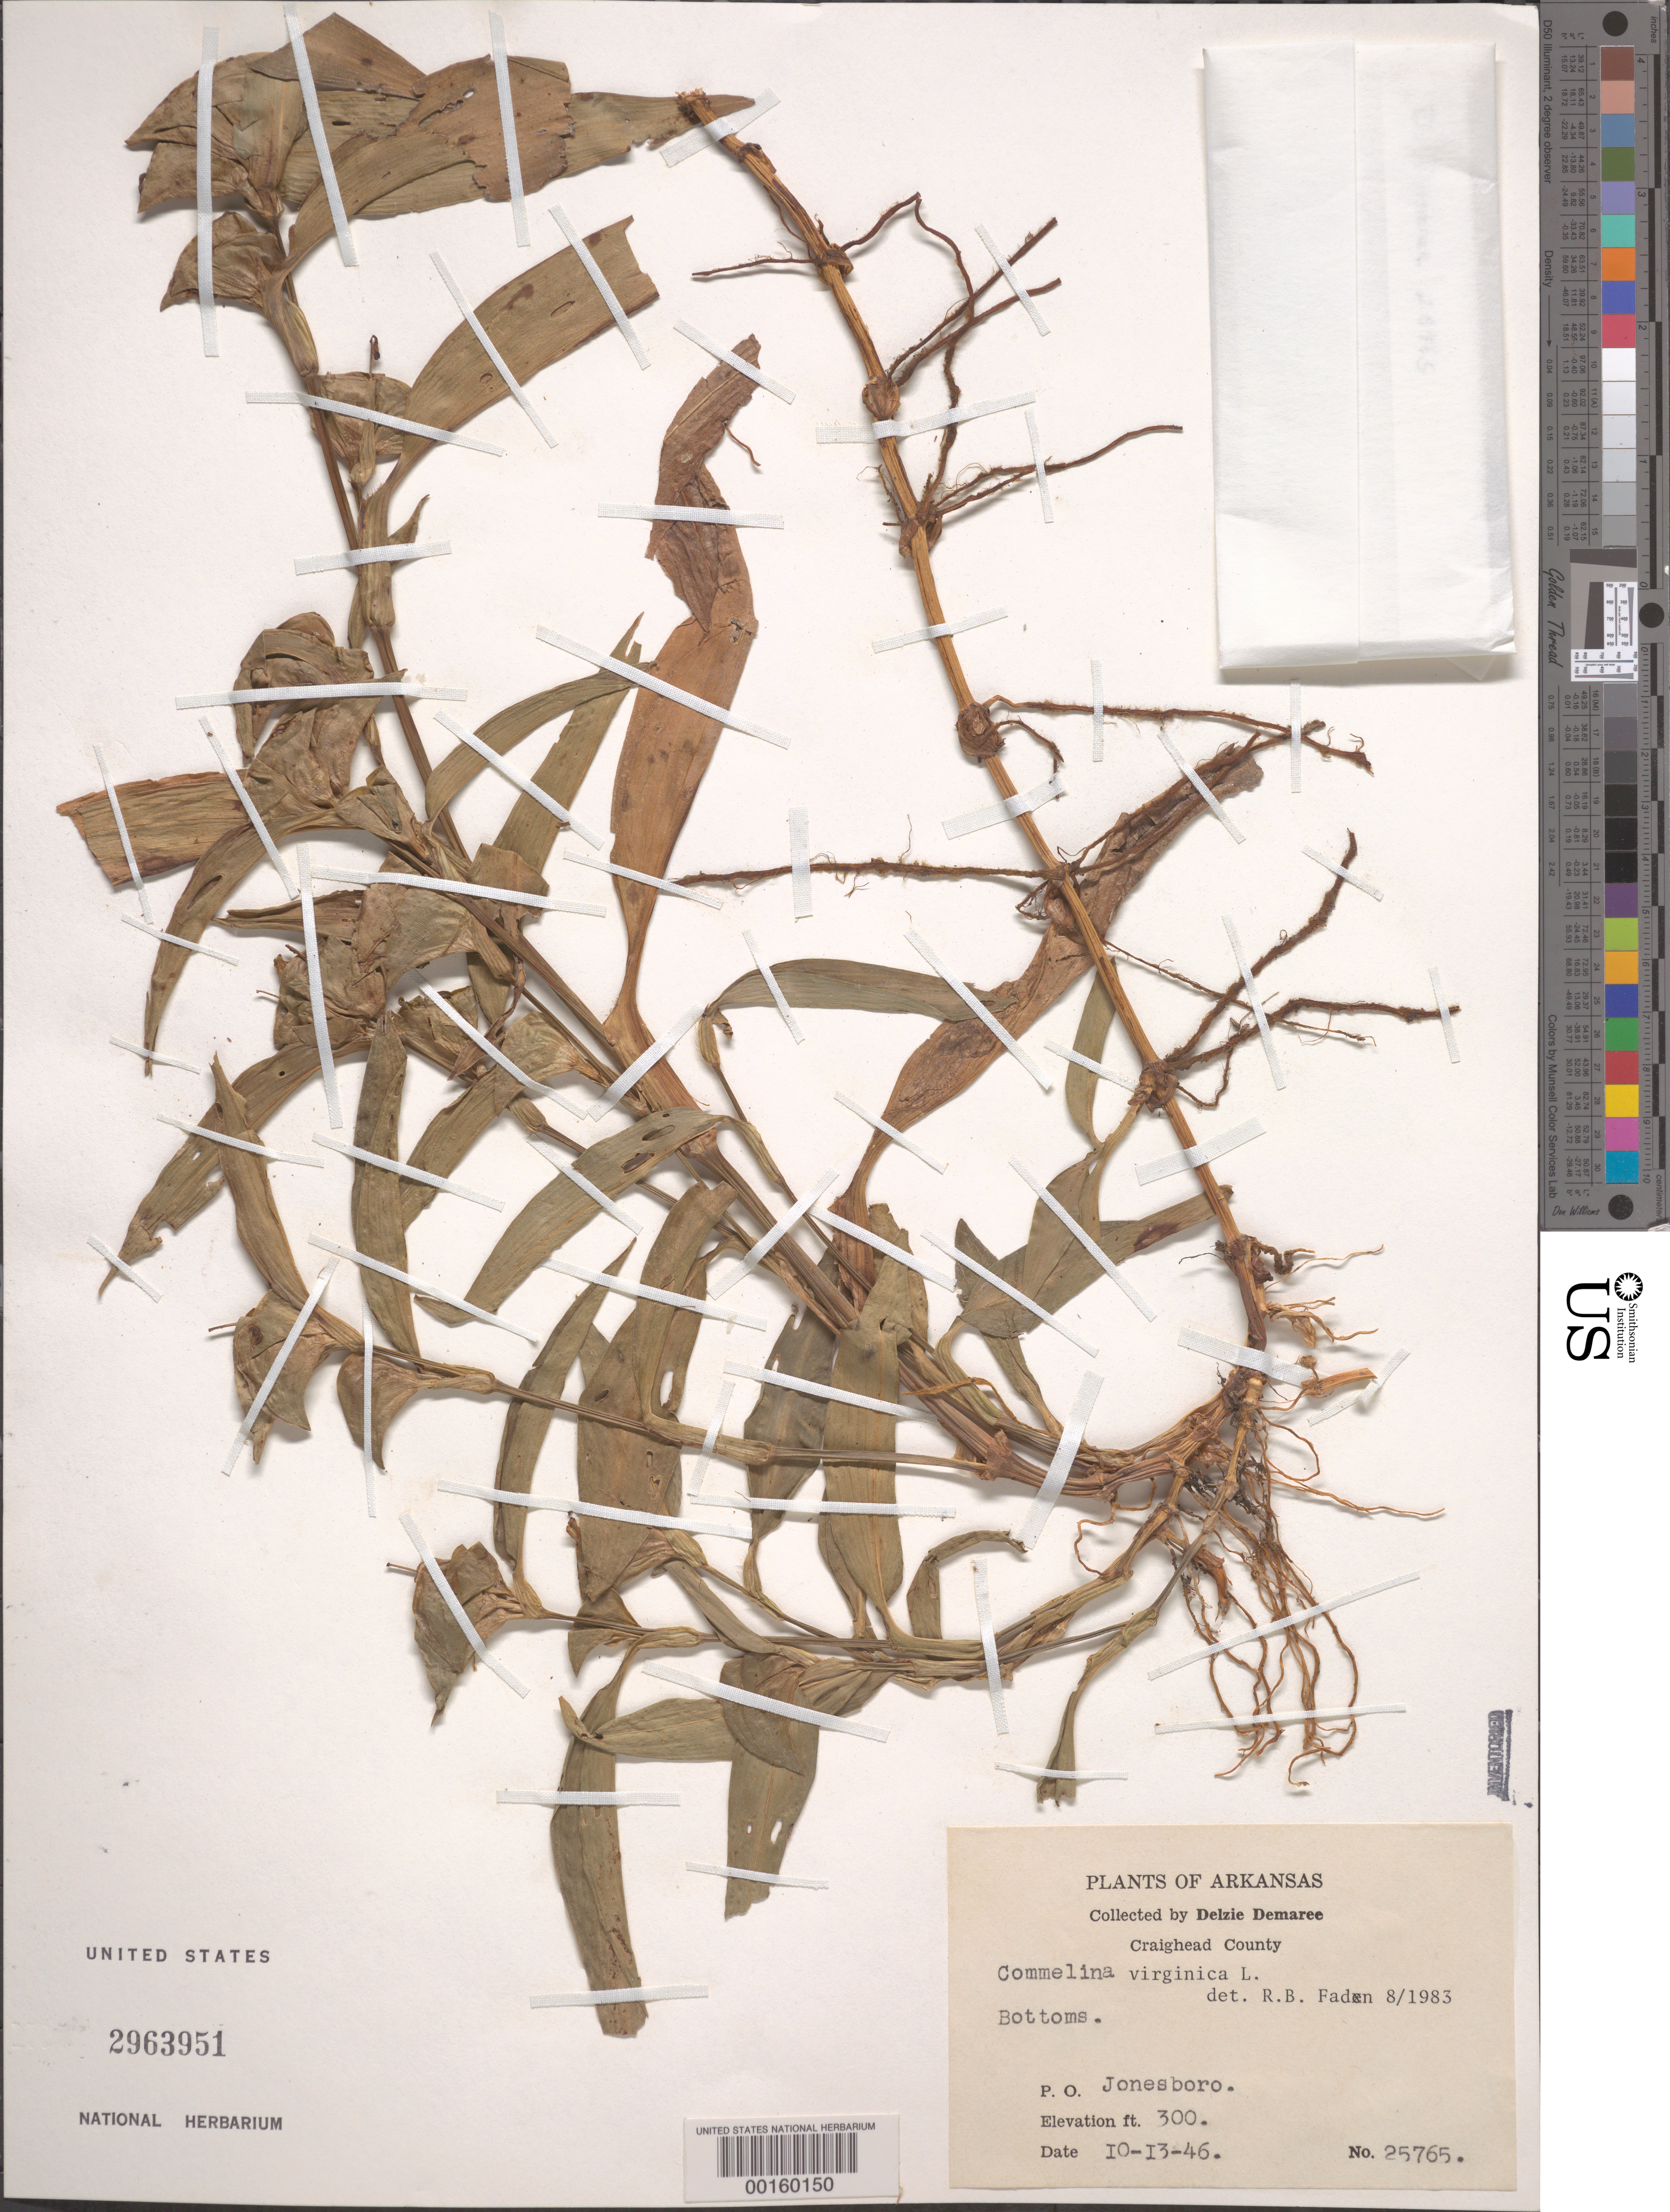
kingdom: Plantae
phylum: Tracheophyta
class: Liliopsida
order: Commelinales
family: Commelinaceae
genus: Commelina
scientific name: Commelina virginica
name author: L.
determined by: Faden, Robert B., (US), Smithsonian Institution - National Museum of Natural History (UNITED STATES)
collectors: D. Demaree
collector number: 25765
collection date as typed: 13 Oct 1946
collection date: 1946-10-13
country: United States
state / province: Arkansas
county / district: Craighead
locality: Jonesboro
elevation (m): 92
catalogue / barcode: US 2963951